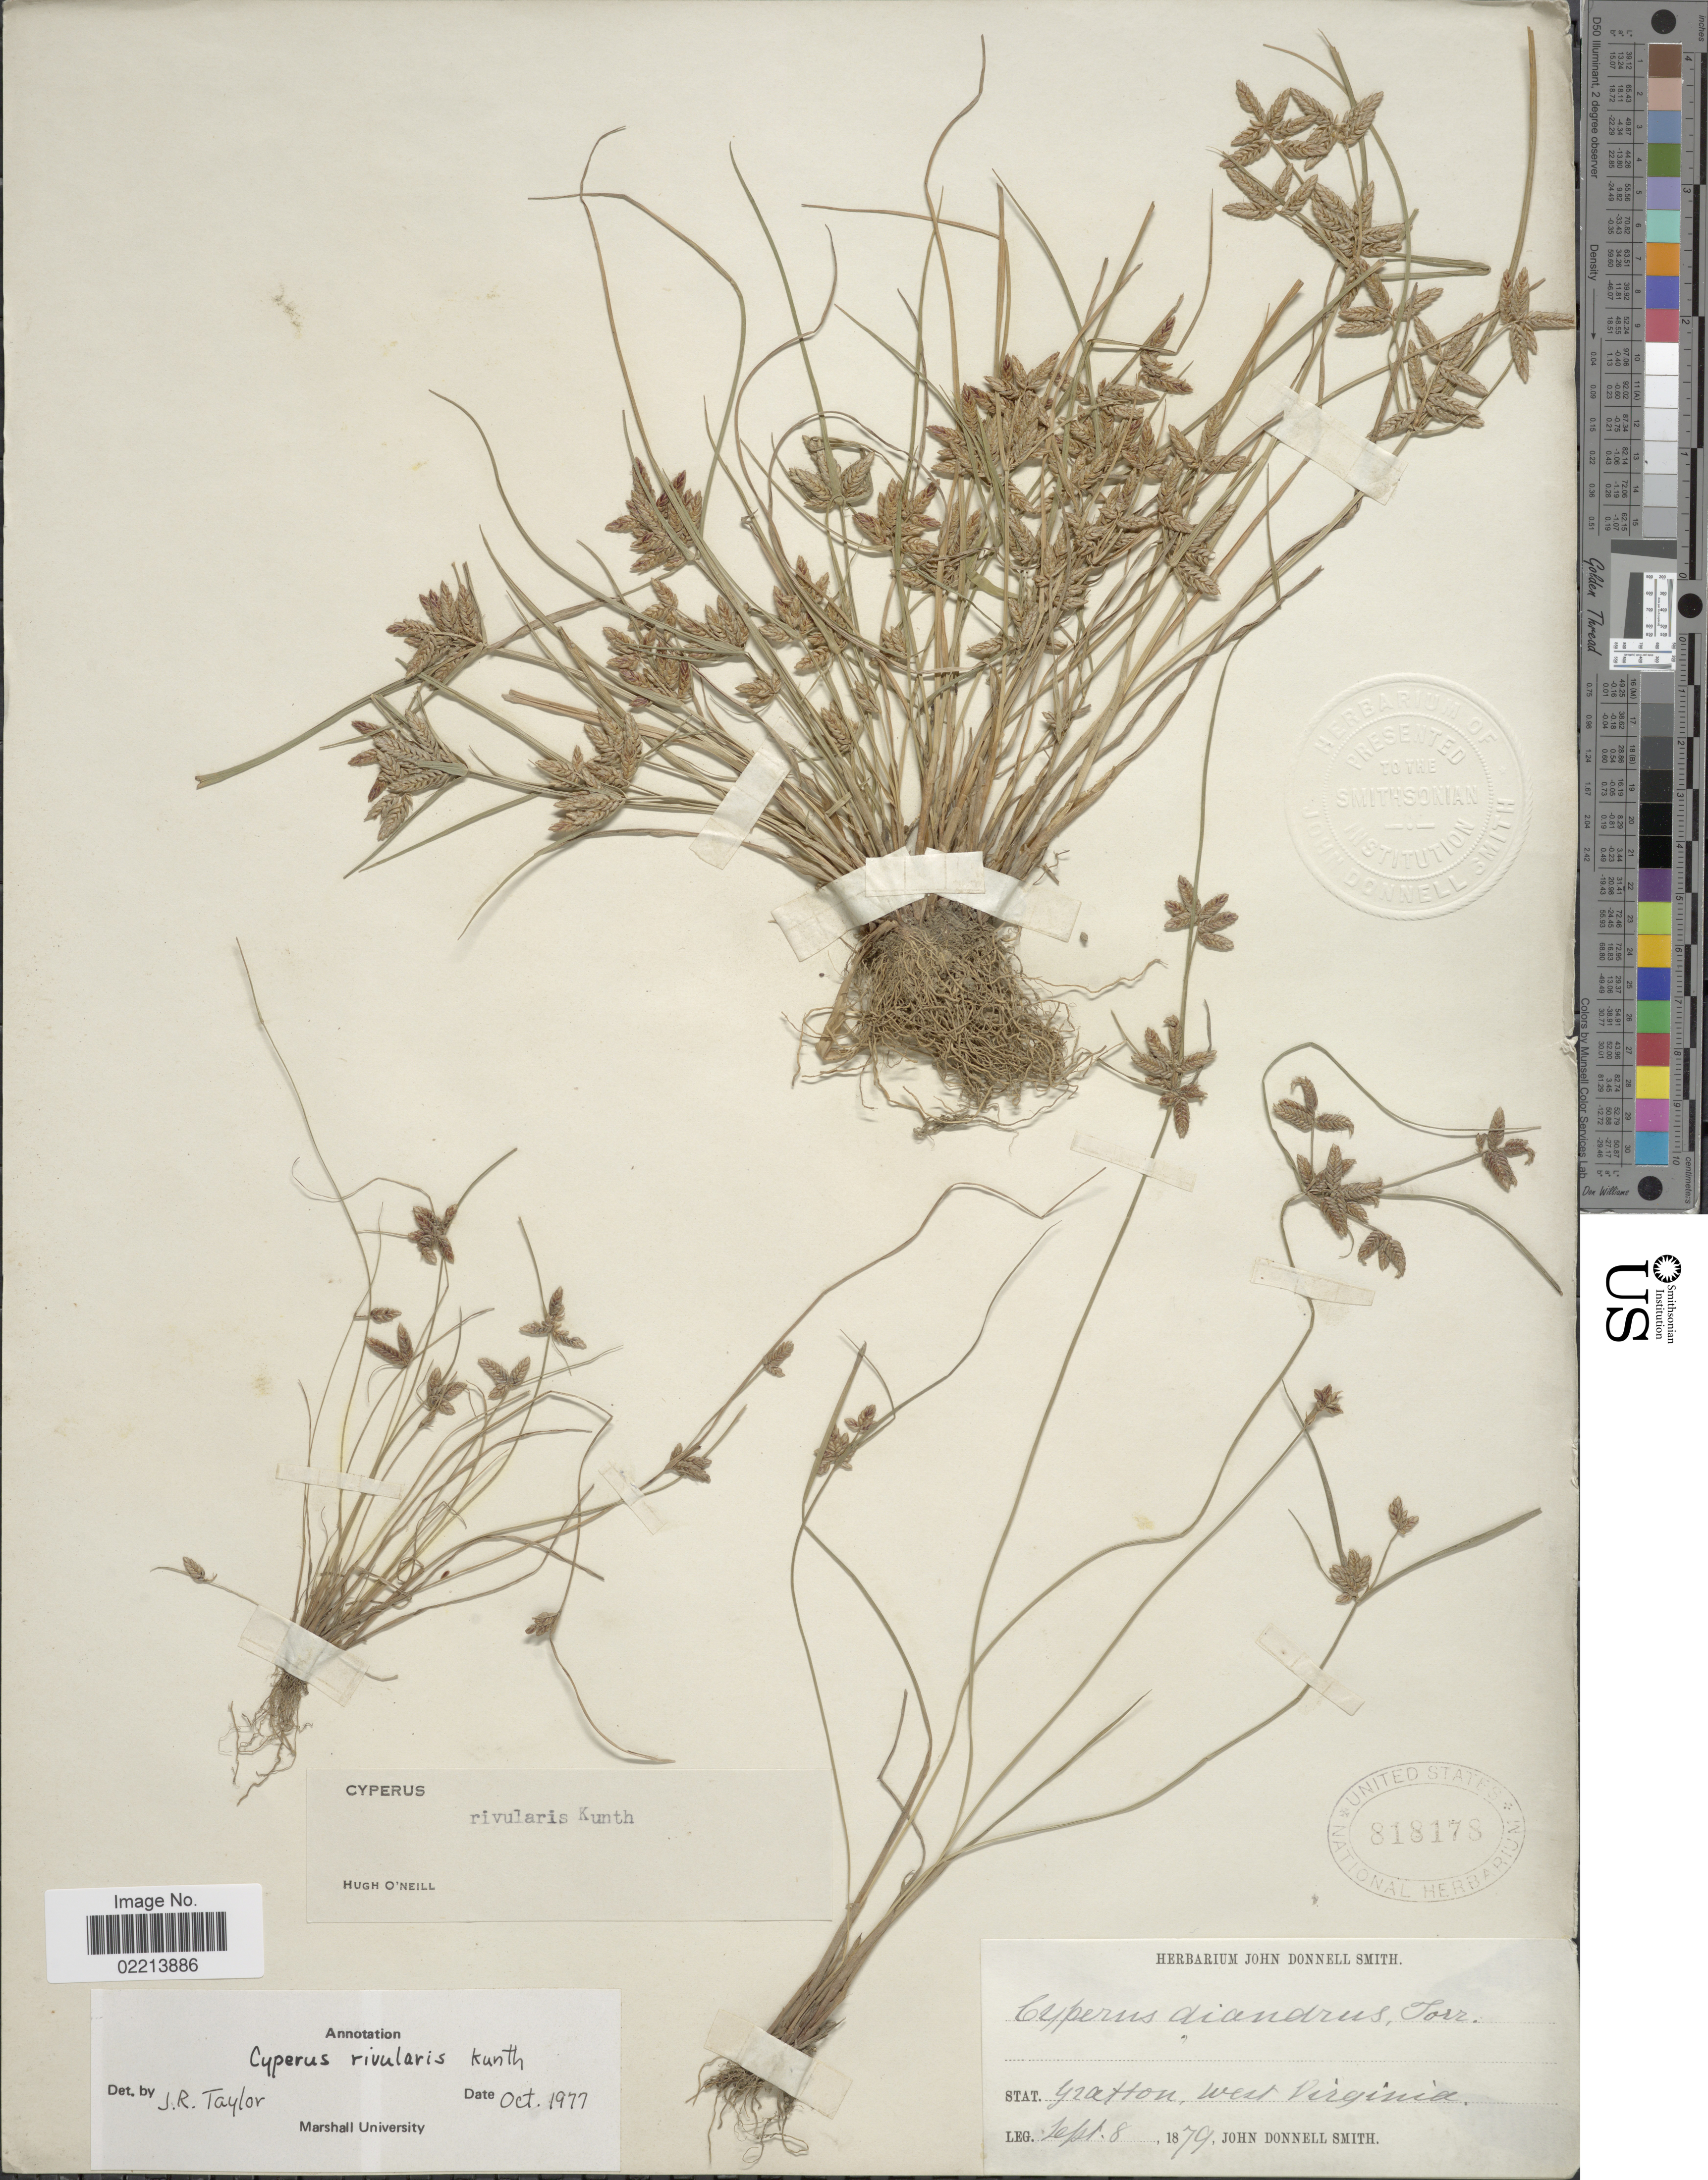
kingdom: Plantae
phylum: Tracheophyta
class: Liliopsida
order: Poales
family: Cyperaceae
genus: Cyperus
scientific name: Cyperus bipartitus Torr.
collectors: J. Donnell Smith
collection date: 1879-09-08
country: United States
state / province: West Virginia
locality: Gratton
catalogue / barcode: US 818178